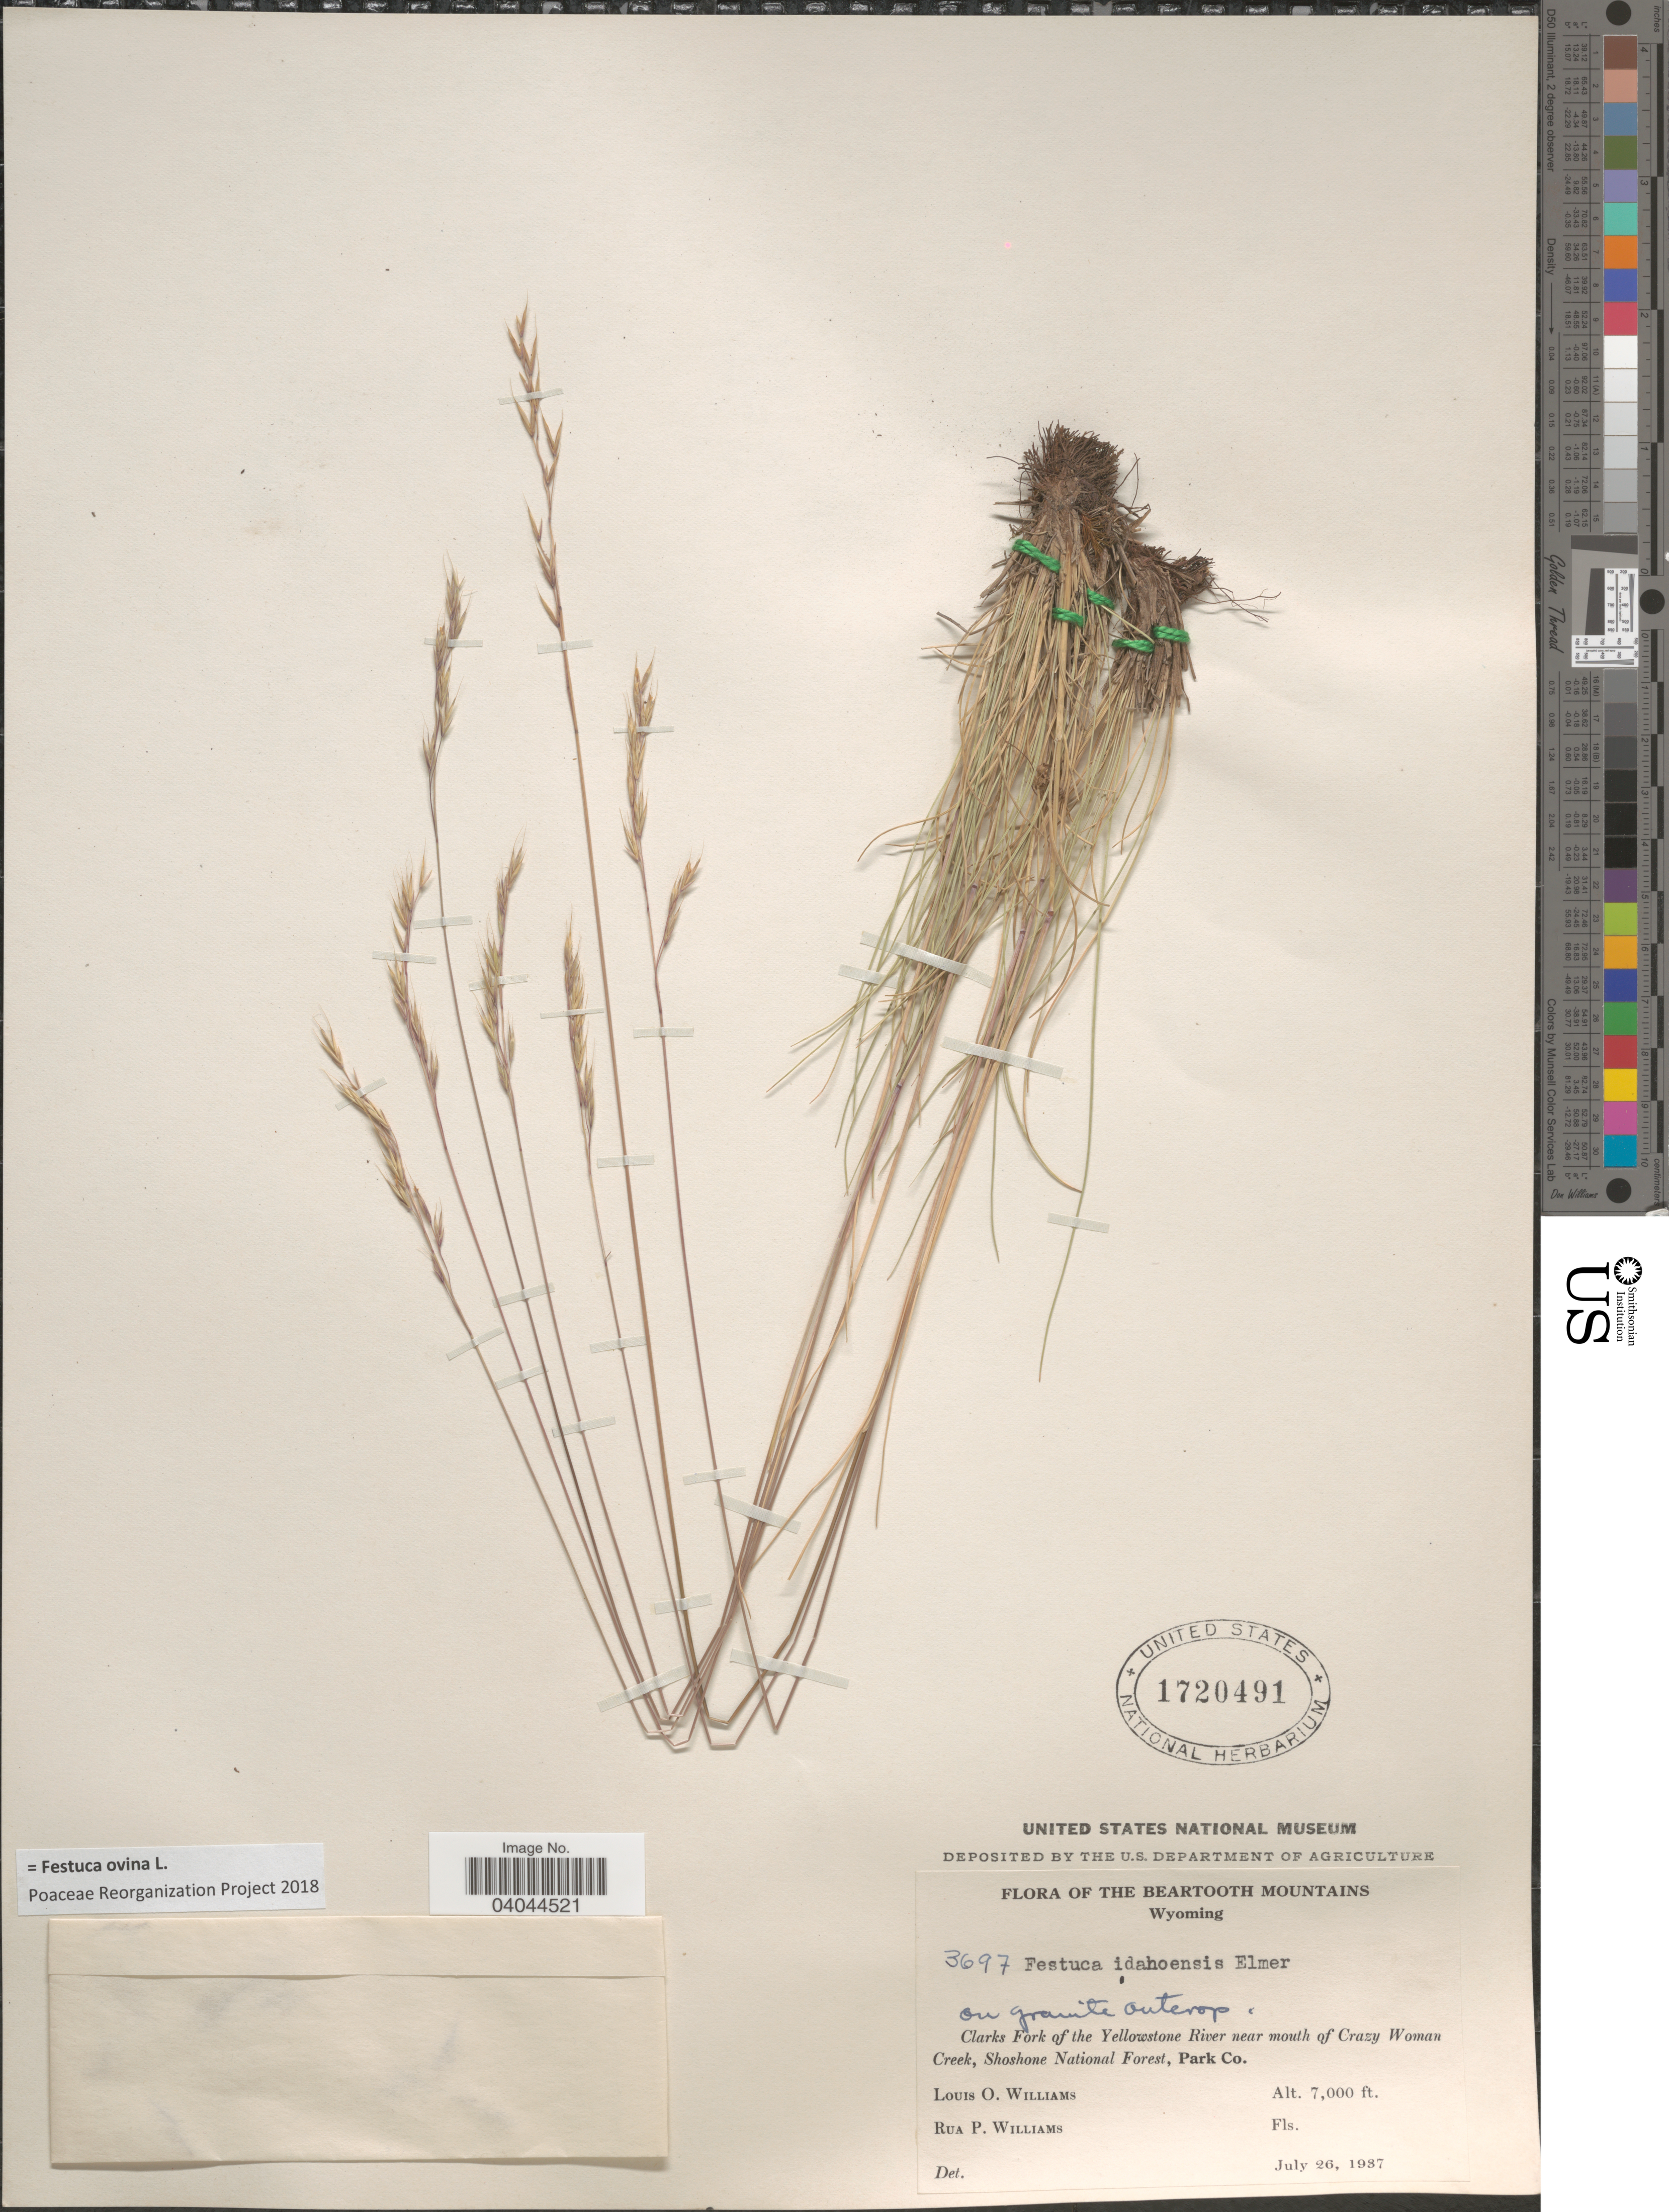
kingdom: Plantae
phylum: Tracheophyta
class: Liliopsida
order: Poales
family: Poaceae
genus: Festuca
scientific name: Festuca ovina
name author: L.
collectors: L. O. Williams & R. P. Williams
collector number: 3697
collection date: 1937-07-26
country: United States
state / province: Wyoming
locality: Beartooth Mountains. On granite outcrop. Clarks Forks of the Yellowstone River near mouth of Crazy Woman Creek, Shoshone National Forest, Park Co.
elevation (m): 2134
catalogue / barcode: US 1720491